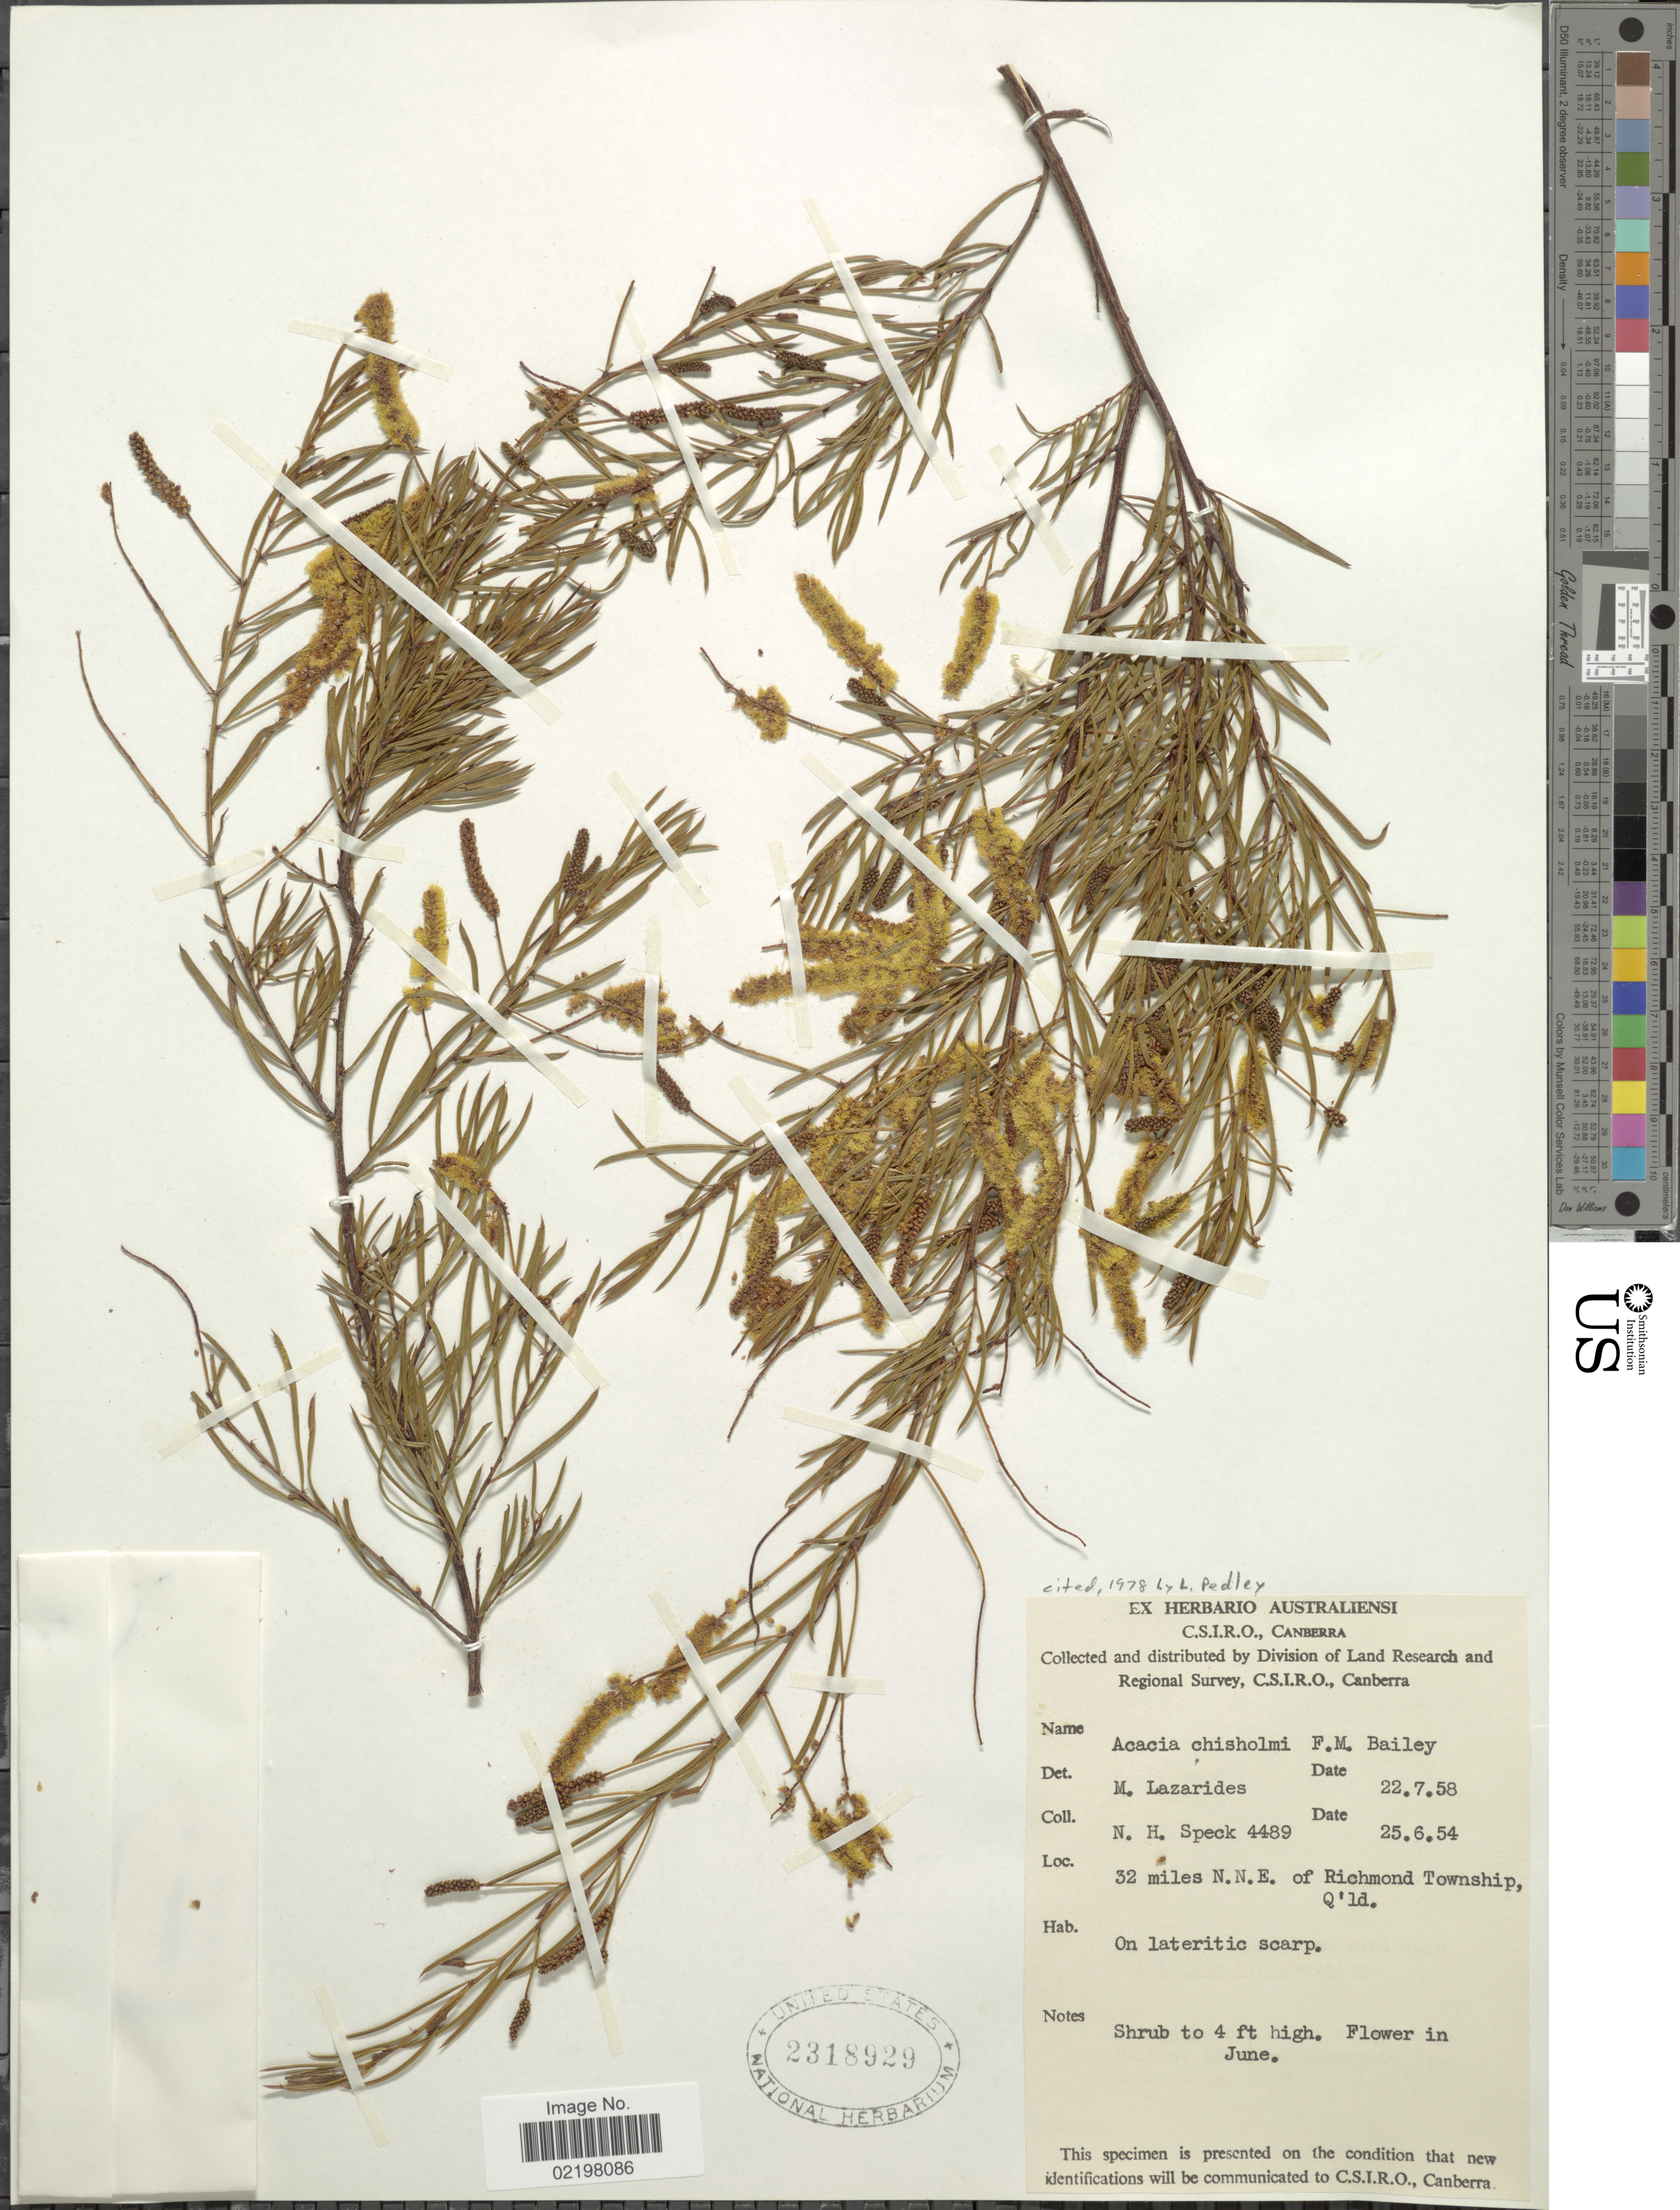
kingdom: Plantae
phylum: Tracheophyta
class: Magnoliopsida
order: Fabales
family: Fabaceae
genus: Acacia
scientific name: Acacia chisholmii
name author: F.M. Bailey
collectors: N. Speck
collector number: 4489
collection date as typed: Transcribed d/m/y: 25/6/54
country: Australia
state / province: Queensland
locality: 32 miles N.N.E. of Richmond Township, Q' ld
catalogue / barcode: US 2318929